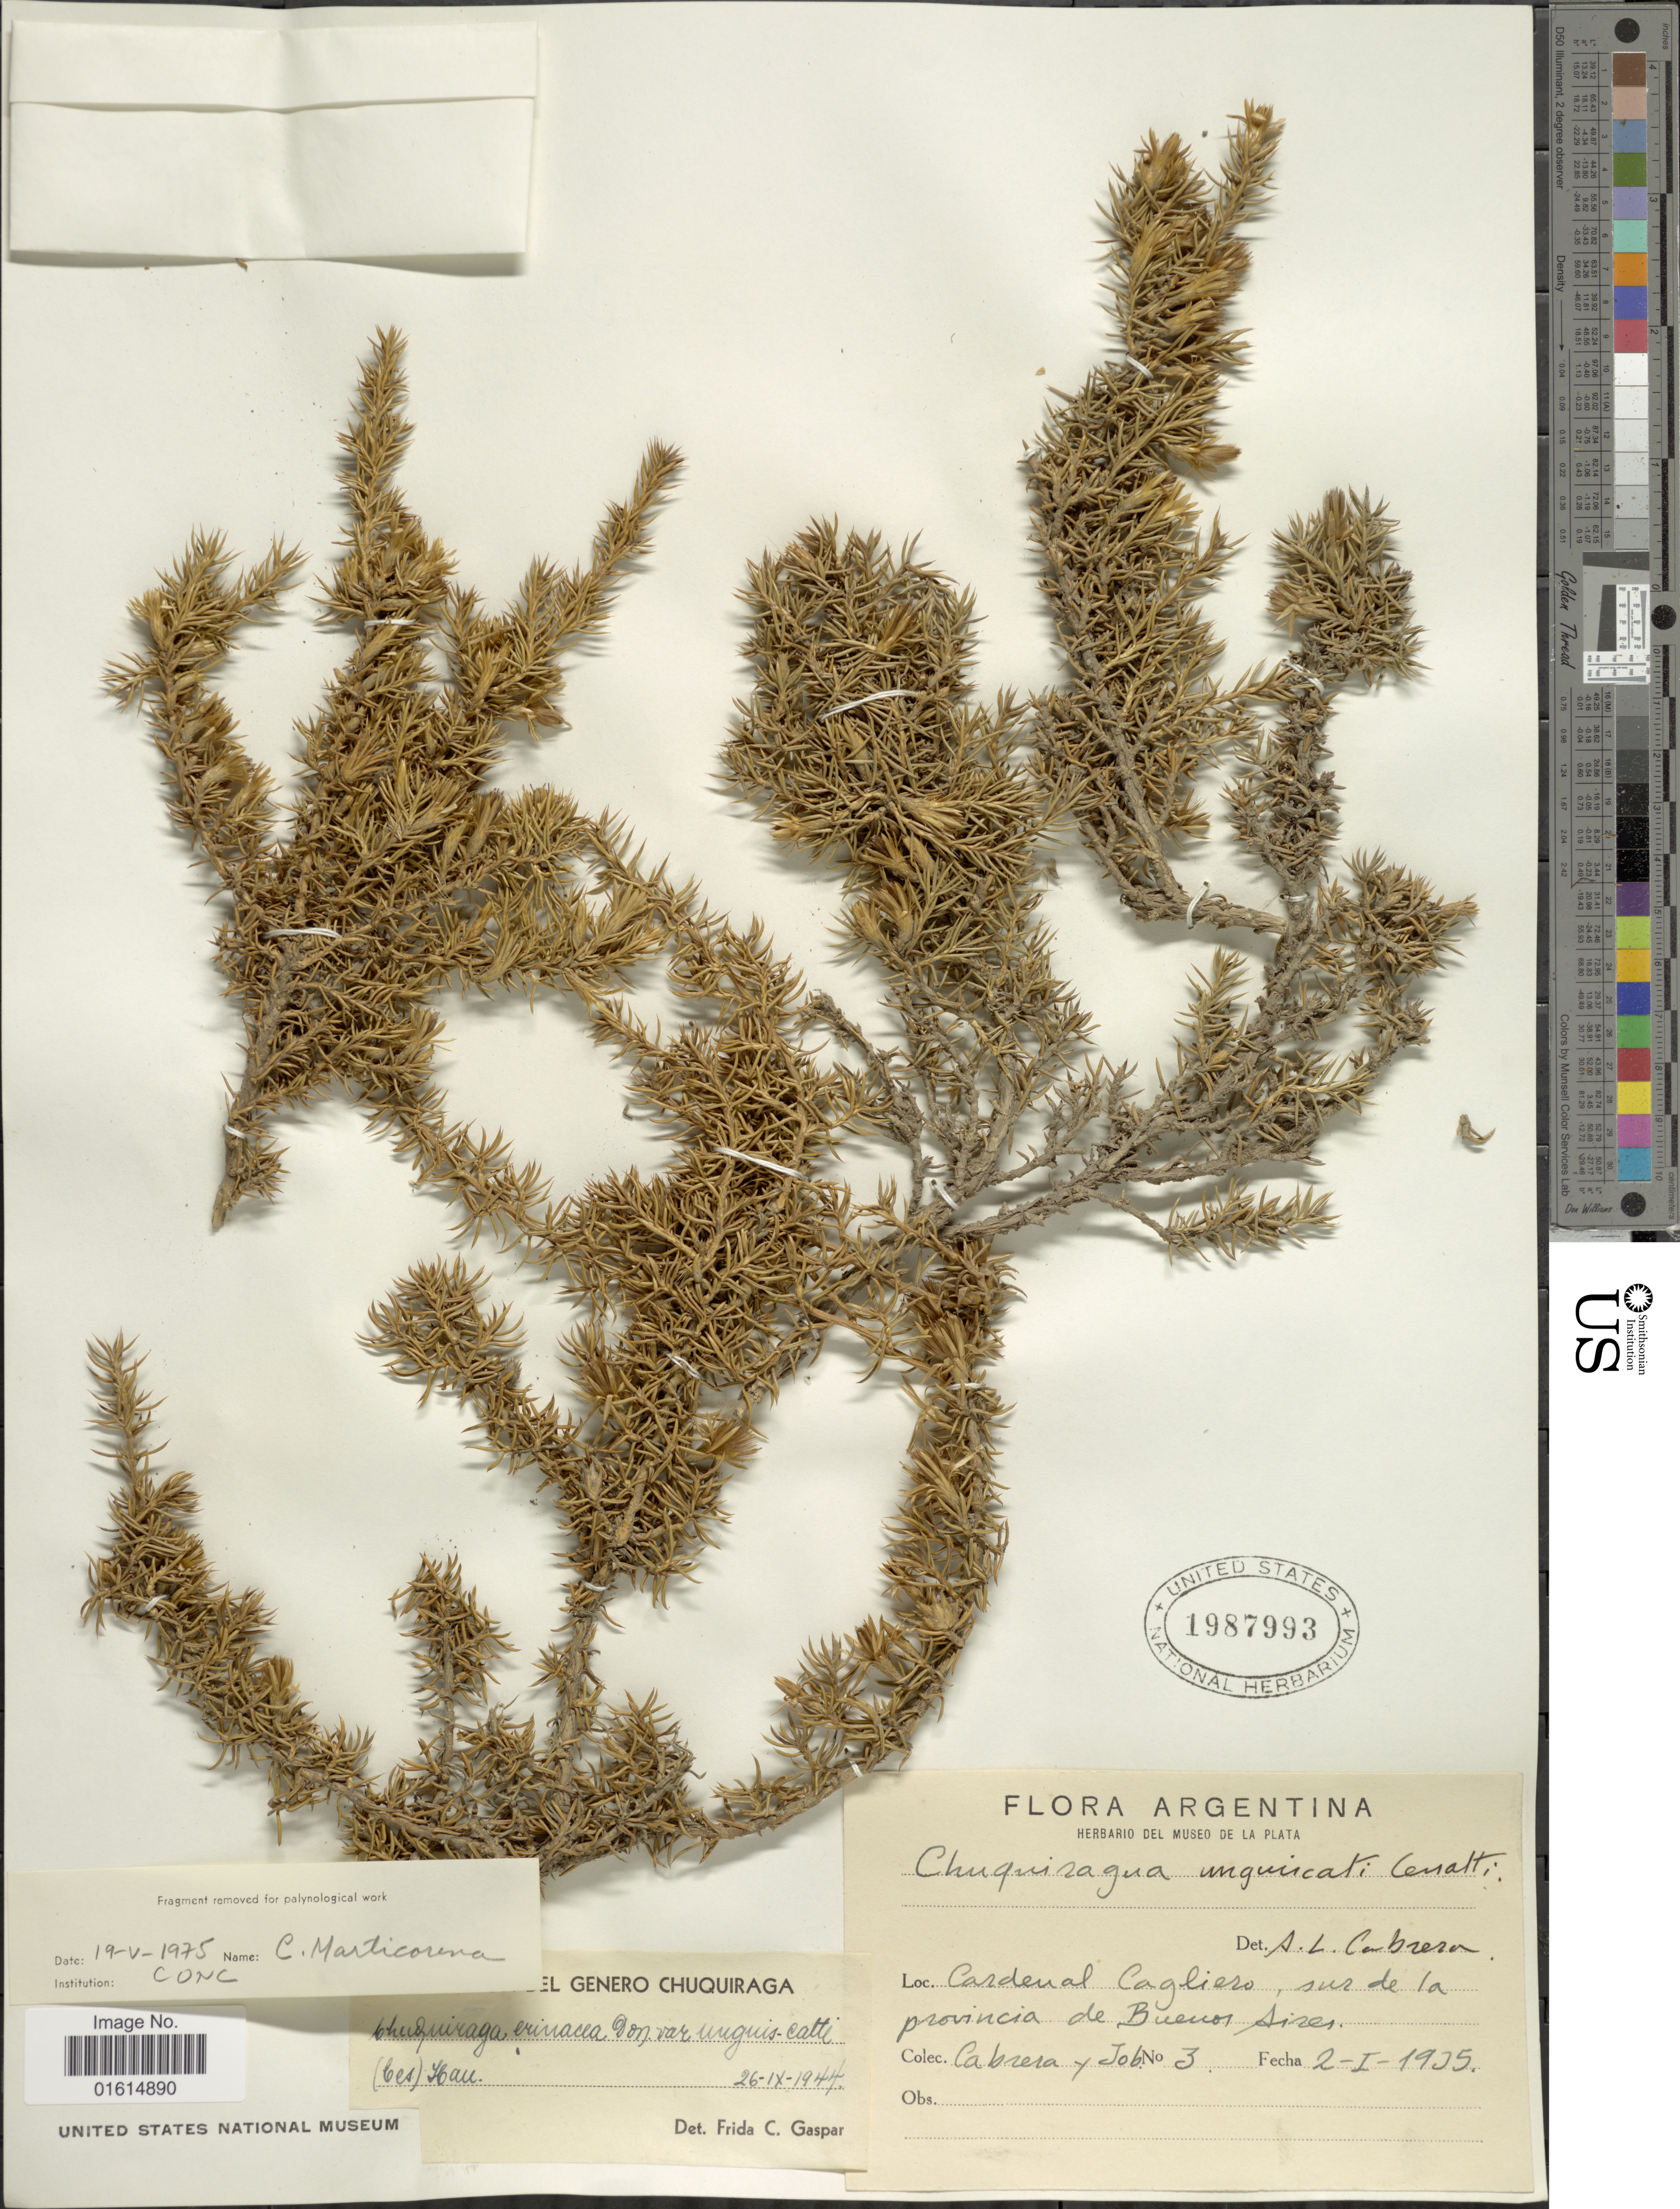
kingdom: Plantae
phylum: Tracheophyta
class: Magnoliopsida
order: Asterales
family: Asteraceae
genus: Chuquiraga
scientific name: Chuquiraga erinacea var. unguis-cati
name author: (Ces.) Hauman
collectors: Cabrera, -- & Job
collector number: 3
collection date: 1935-01-02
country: Argentina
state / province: Buenos Aires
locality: Cardenal Cagliero, sur de la provincia de Buenos Aires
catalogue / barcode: US 1987993